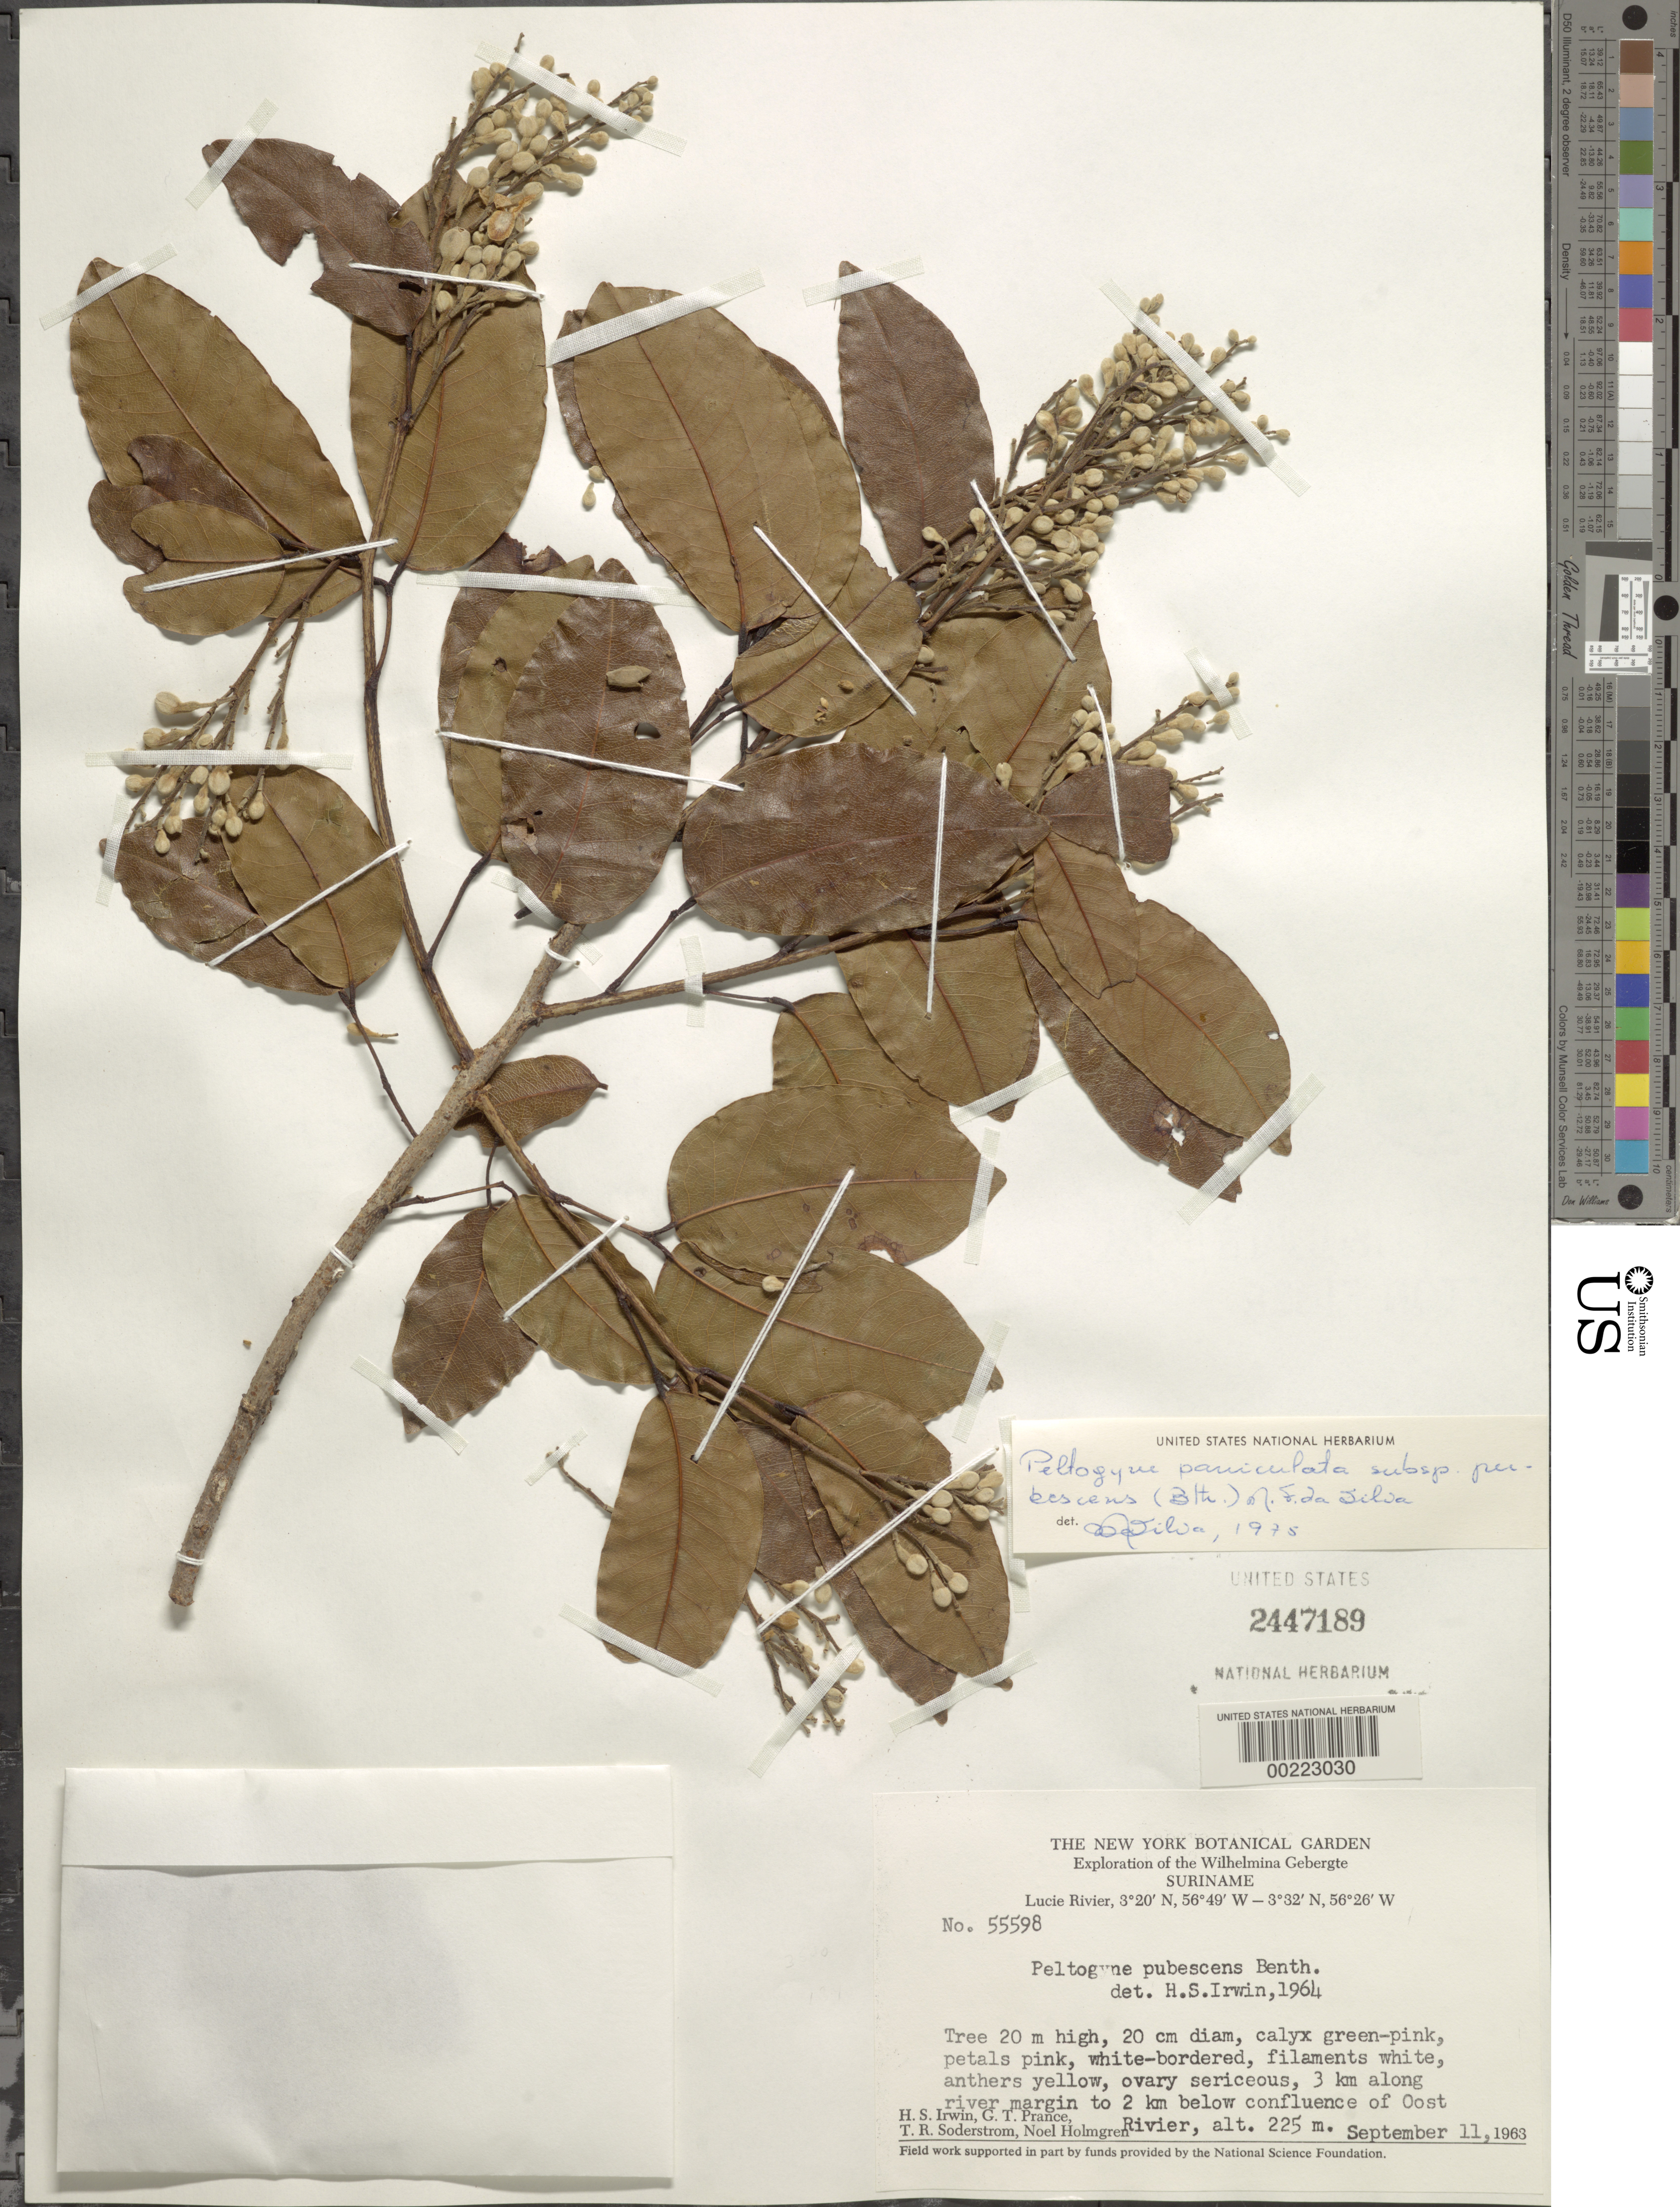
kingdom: Plantae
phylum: Tracheophyta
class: Magnoliopsida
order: Fabales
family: Fabaceae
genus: Peltogyne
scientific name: Peltogyne paniculata subsp. pubescens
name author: (Benth.) M.F. Silva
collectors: H. Irwin, G. T. Prance, T. R. Soderstrom & N. H. Holmgren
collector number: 55598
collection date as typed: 11 Sep 1963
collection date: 1963-09-11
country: Suriname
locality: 3 km along river margin to 2 km below confluence of oost river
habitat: River margin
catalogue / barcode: US 2447189